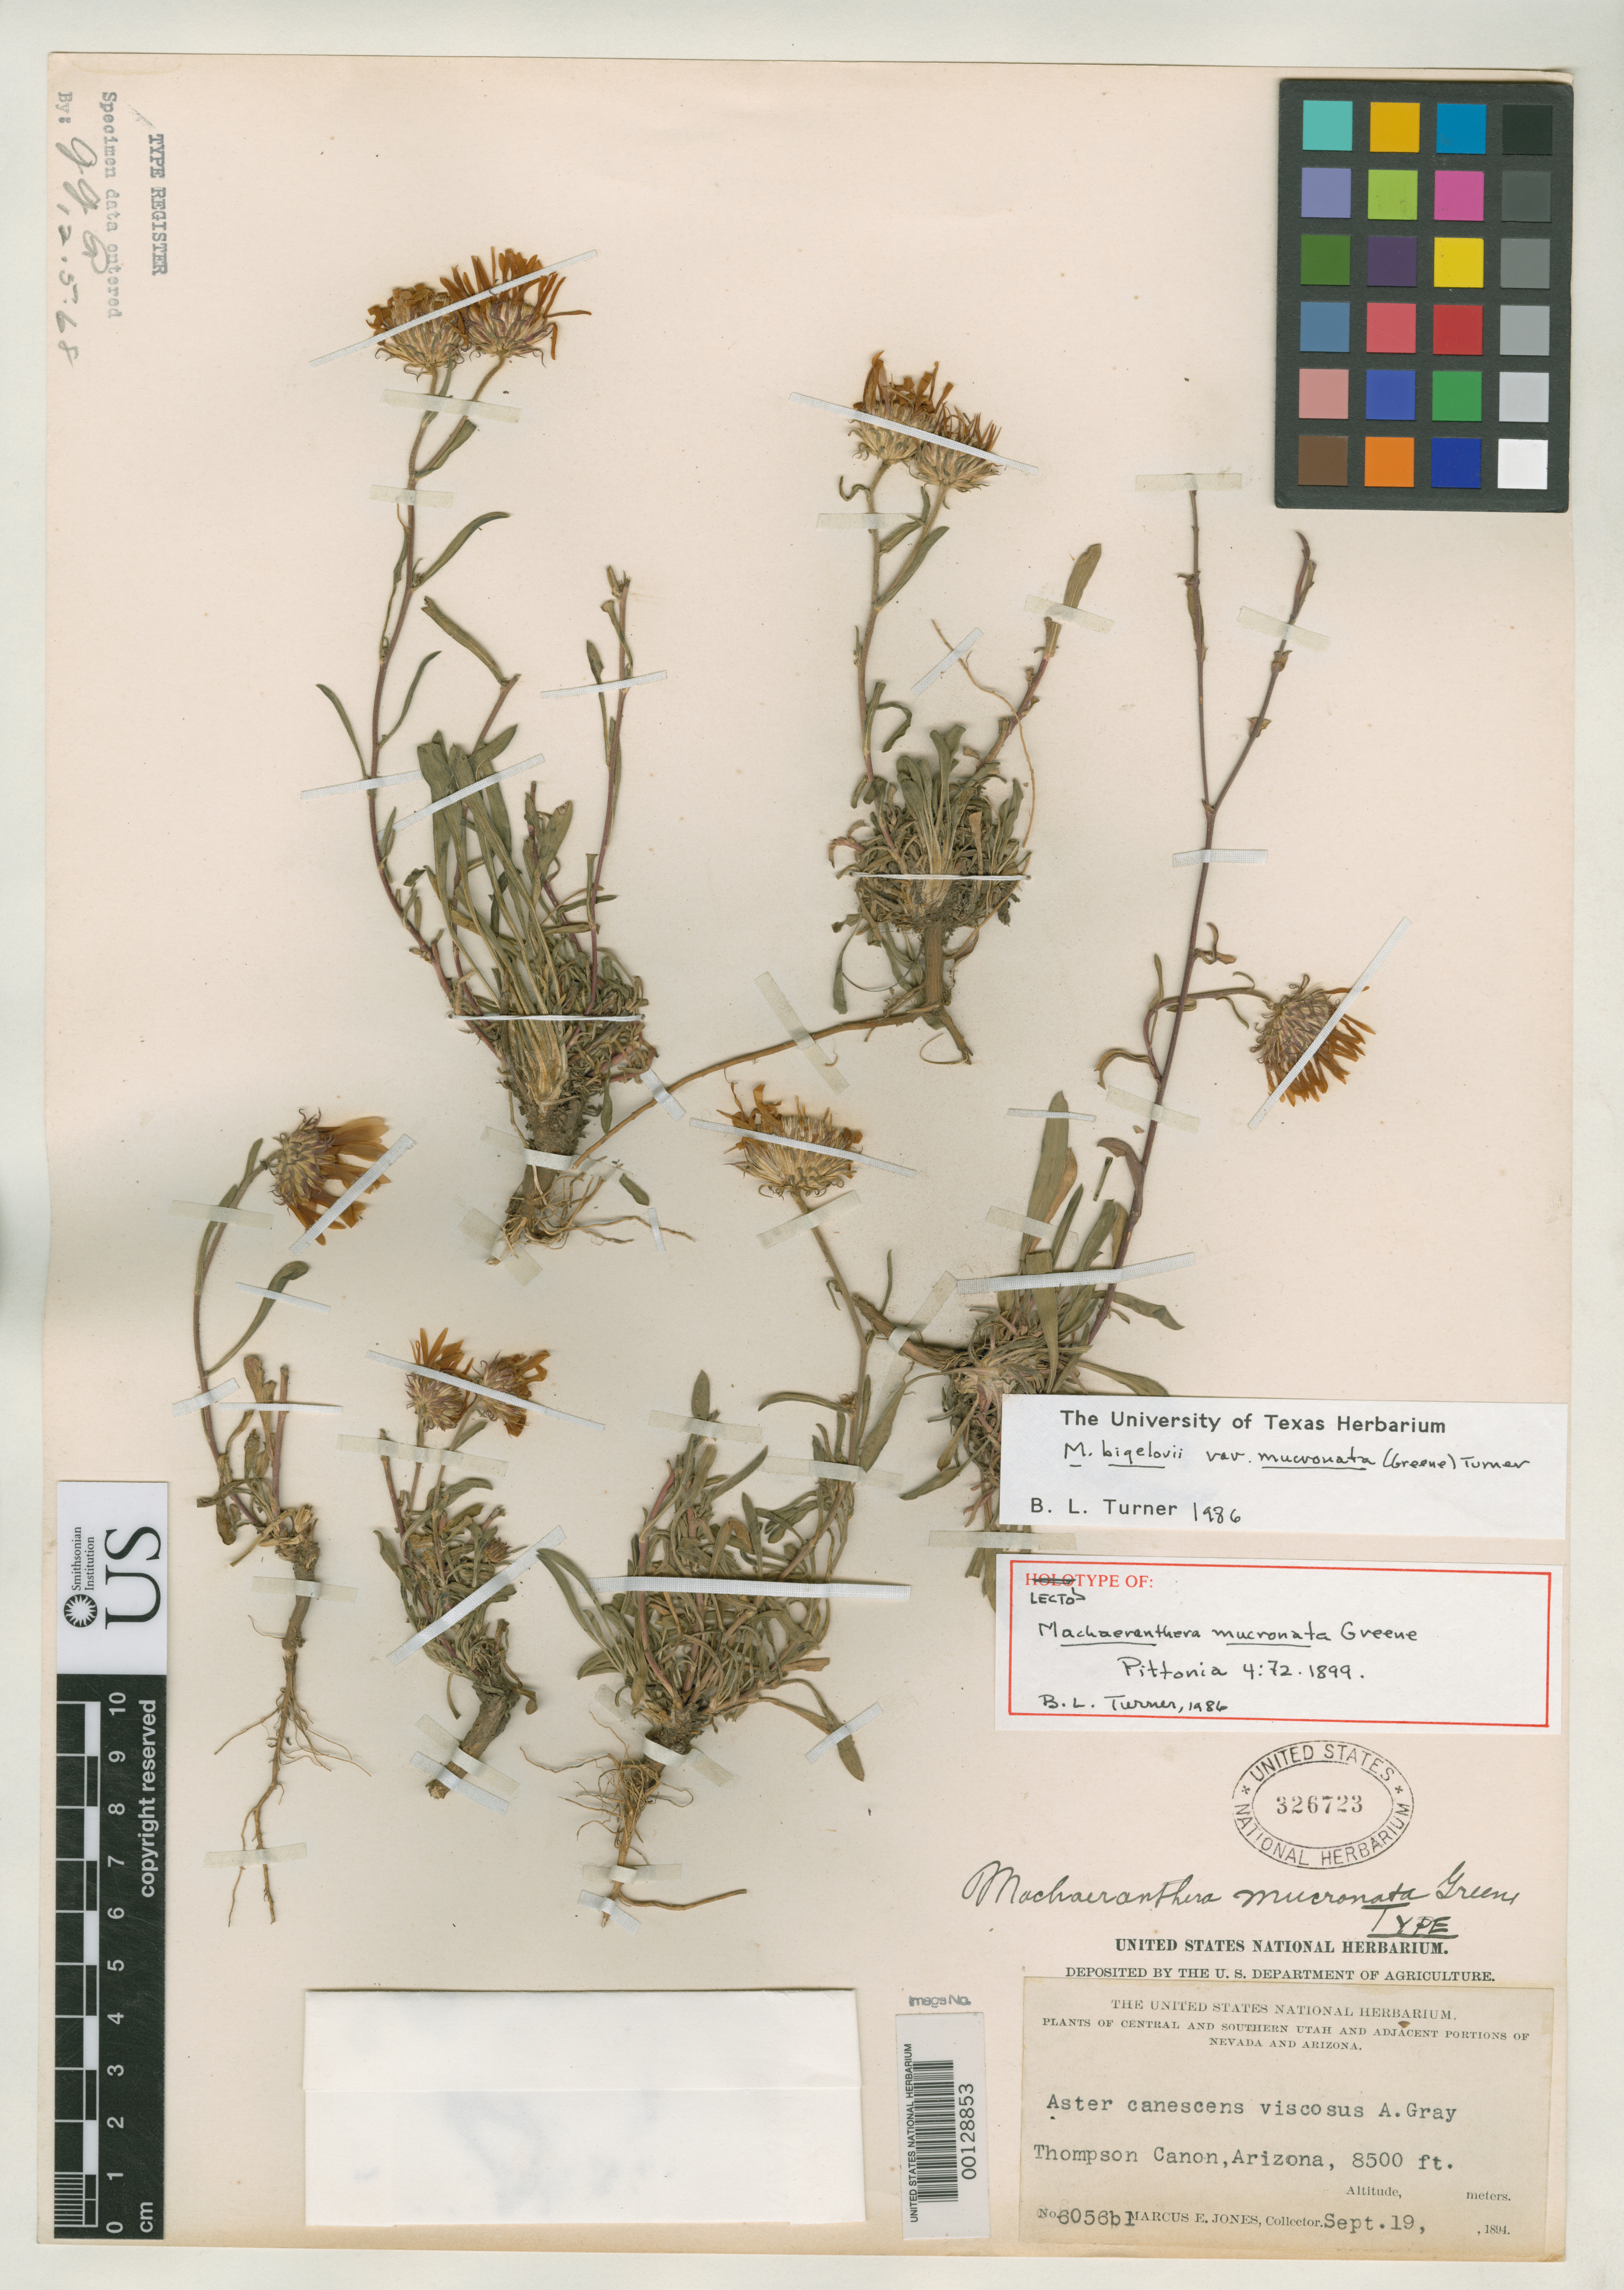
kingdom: Plantae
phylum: Tracheophyta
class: Magnoliopsida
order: Asterales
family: Asteraceae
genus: Machaeranthera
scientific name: Machaeranthera mucronata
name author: Greene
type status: Syntype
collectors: M. E. Jones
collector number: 6056 bl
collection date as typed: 19 Sep 1894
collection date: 1894-09-19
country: United States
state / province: Arizona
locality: Thompson Canyon.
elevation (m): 2591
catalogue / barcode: US 326723